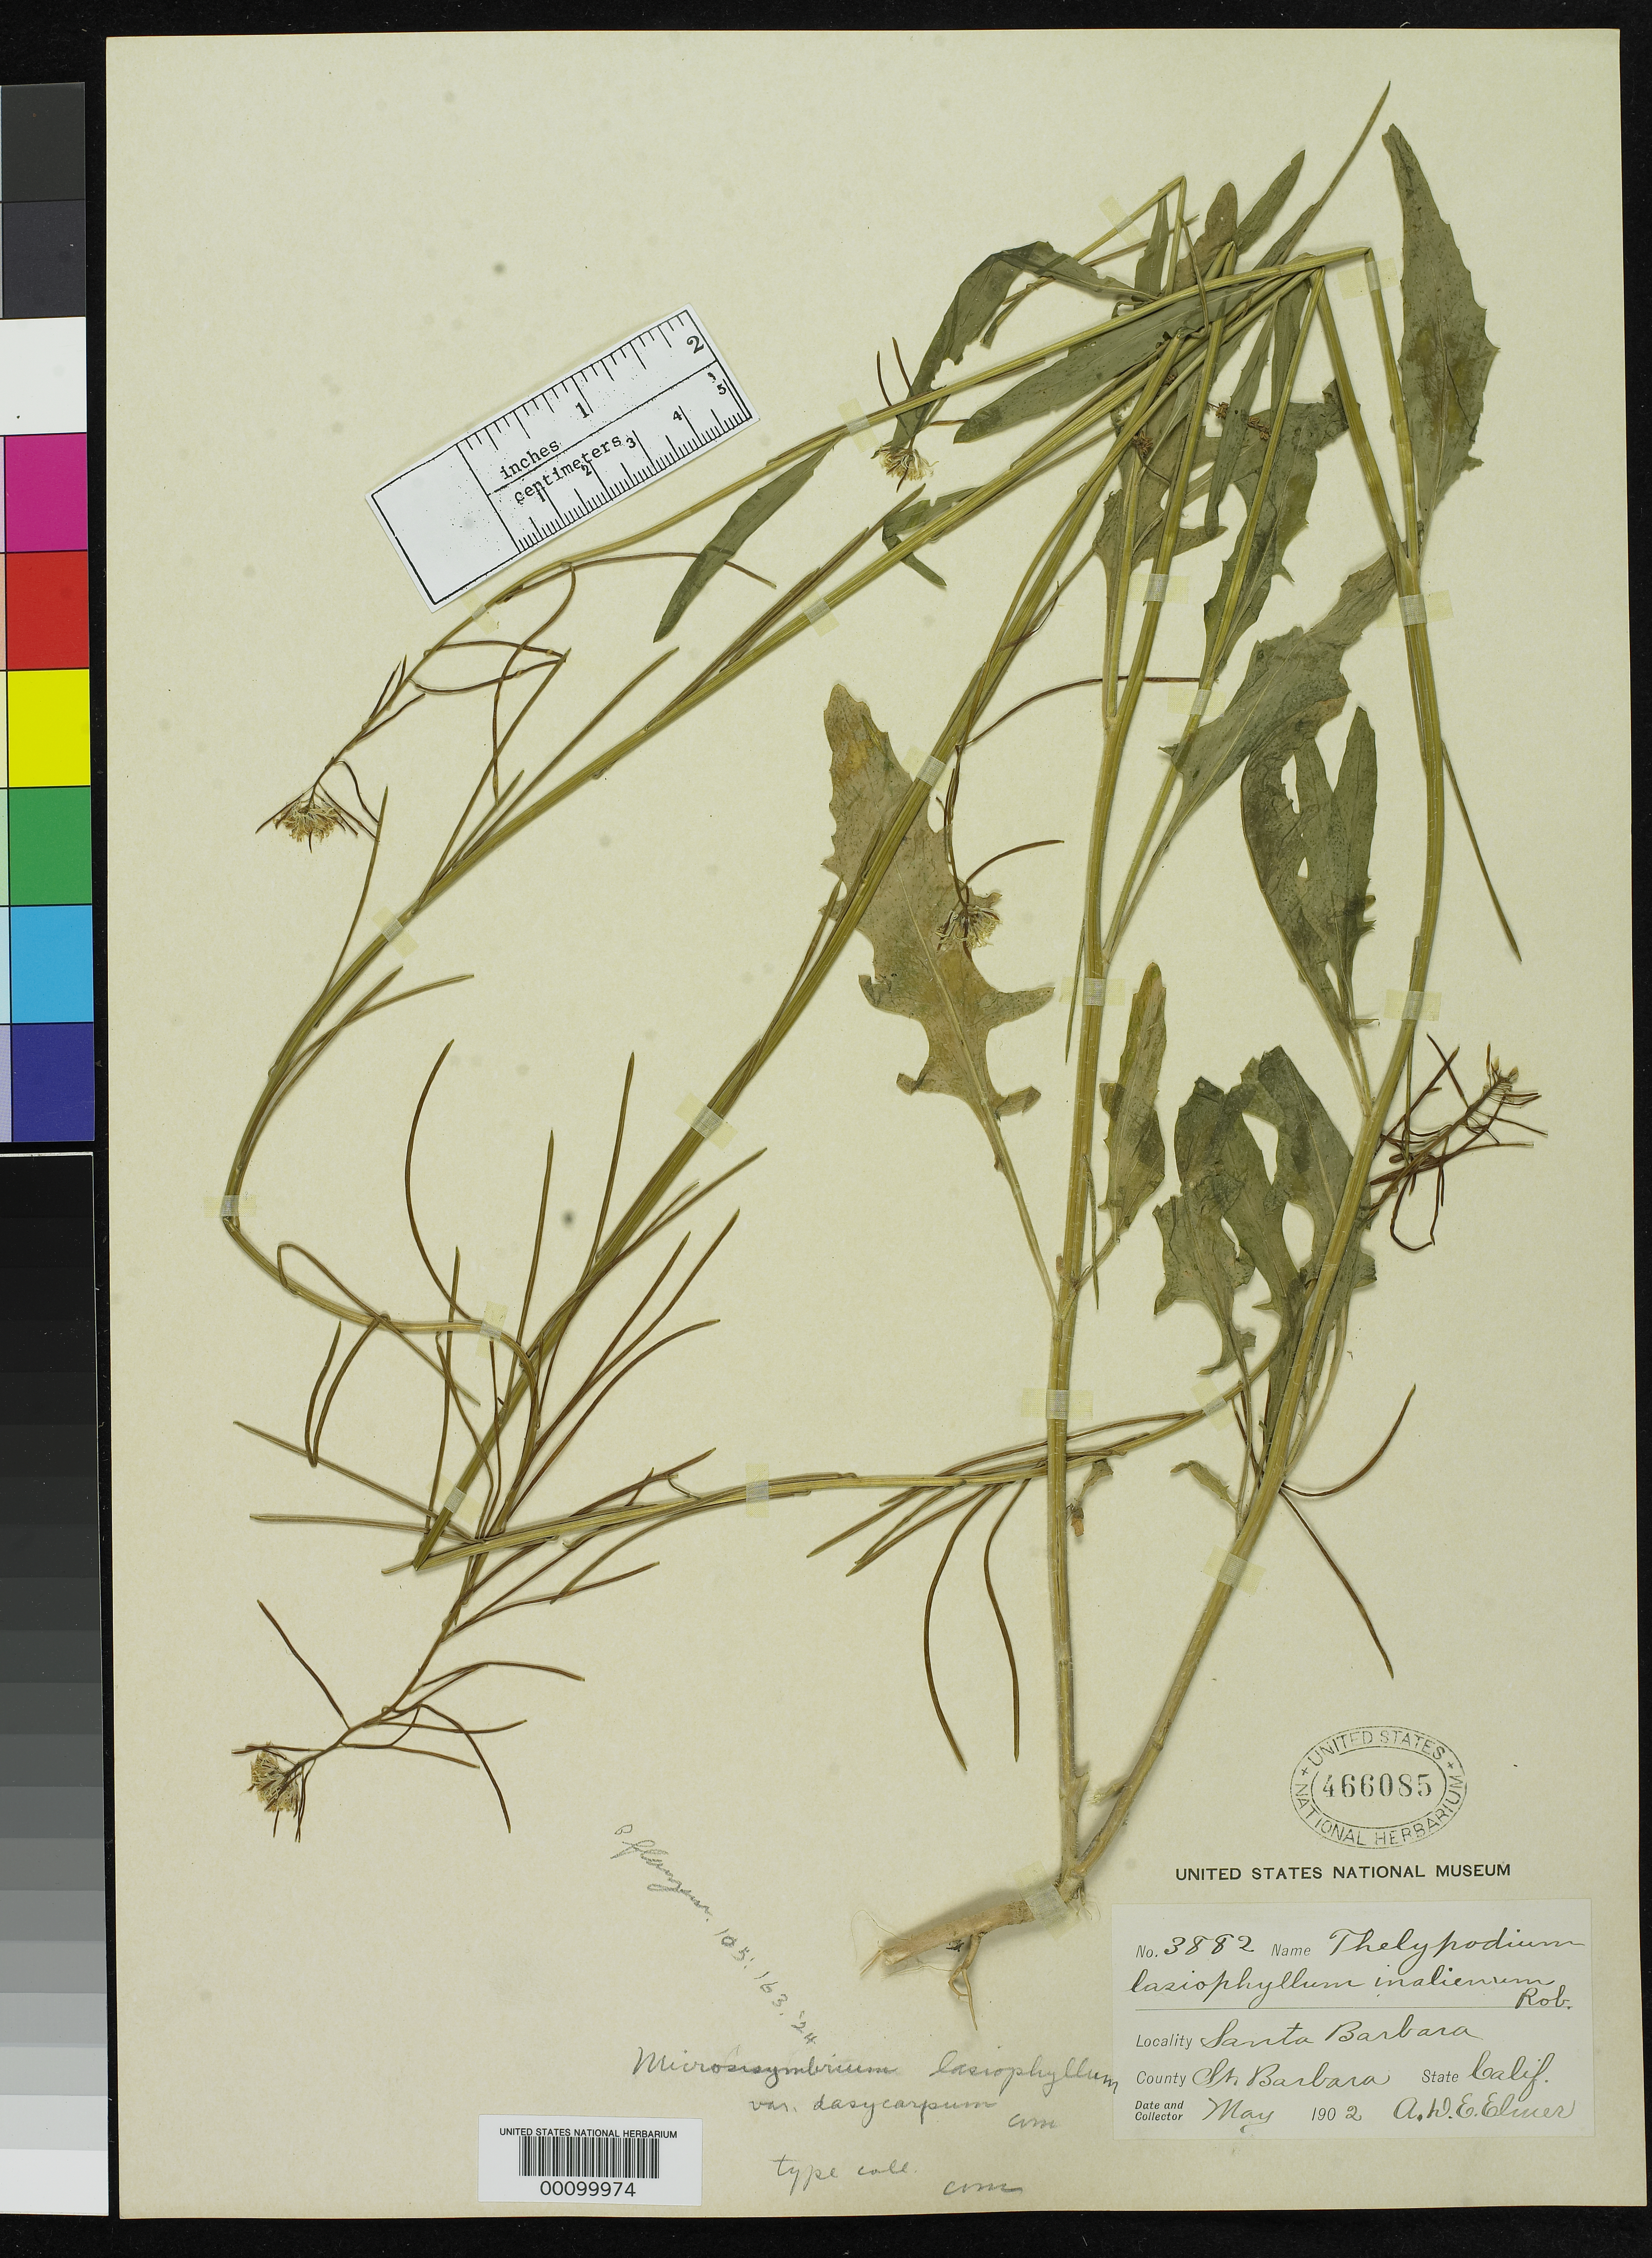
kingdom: Plantae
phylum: Tracheophyta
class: Magnoliopsida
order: Brassicales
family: Brassicaceae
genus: Microsisymbrium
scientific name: Microsisymbrium lasiophyllum var. dasycarpum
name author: O.E. Schulz in Engl.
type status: Isosyntype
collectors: A. D. E. Elmer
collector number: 3882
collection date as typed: May 1902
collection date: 1902-05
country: United States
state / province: California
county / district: Santa Barbara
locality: Santa Barbara.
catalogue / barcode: US 466085